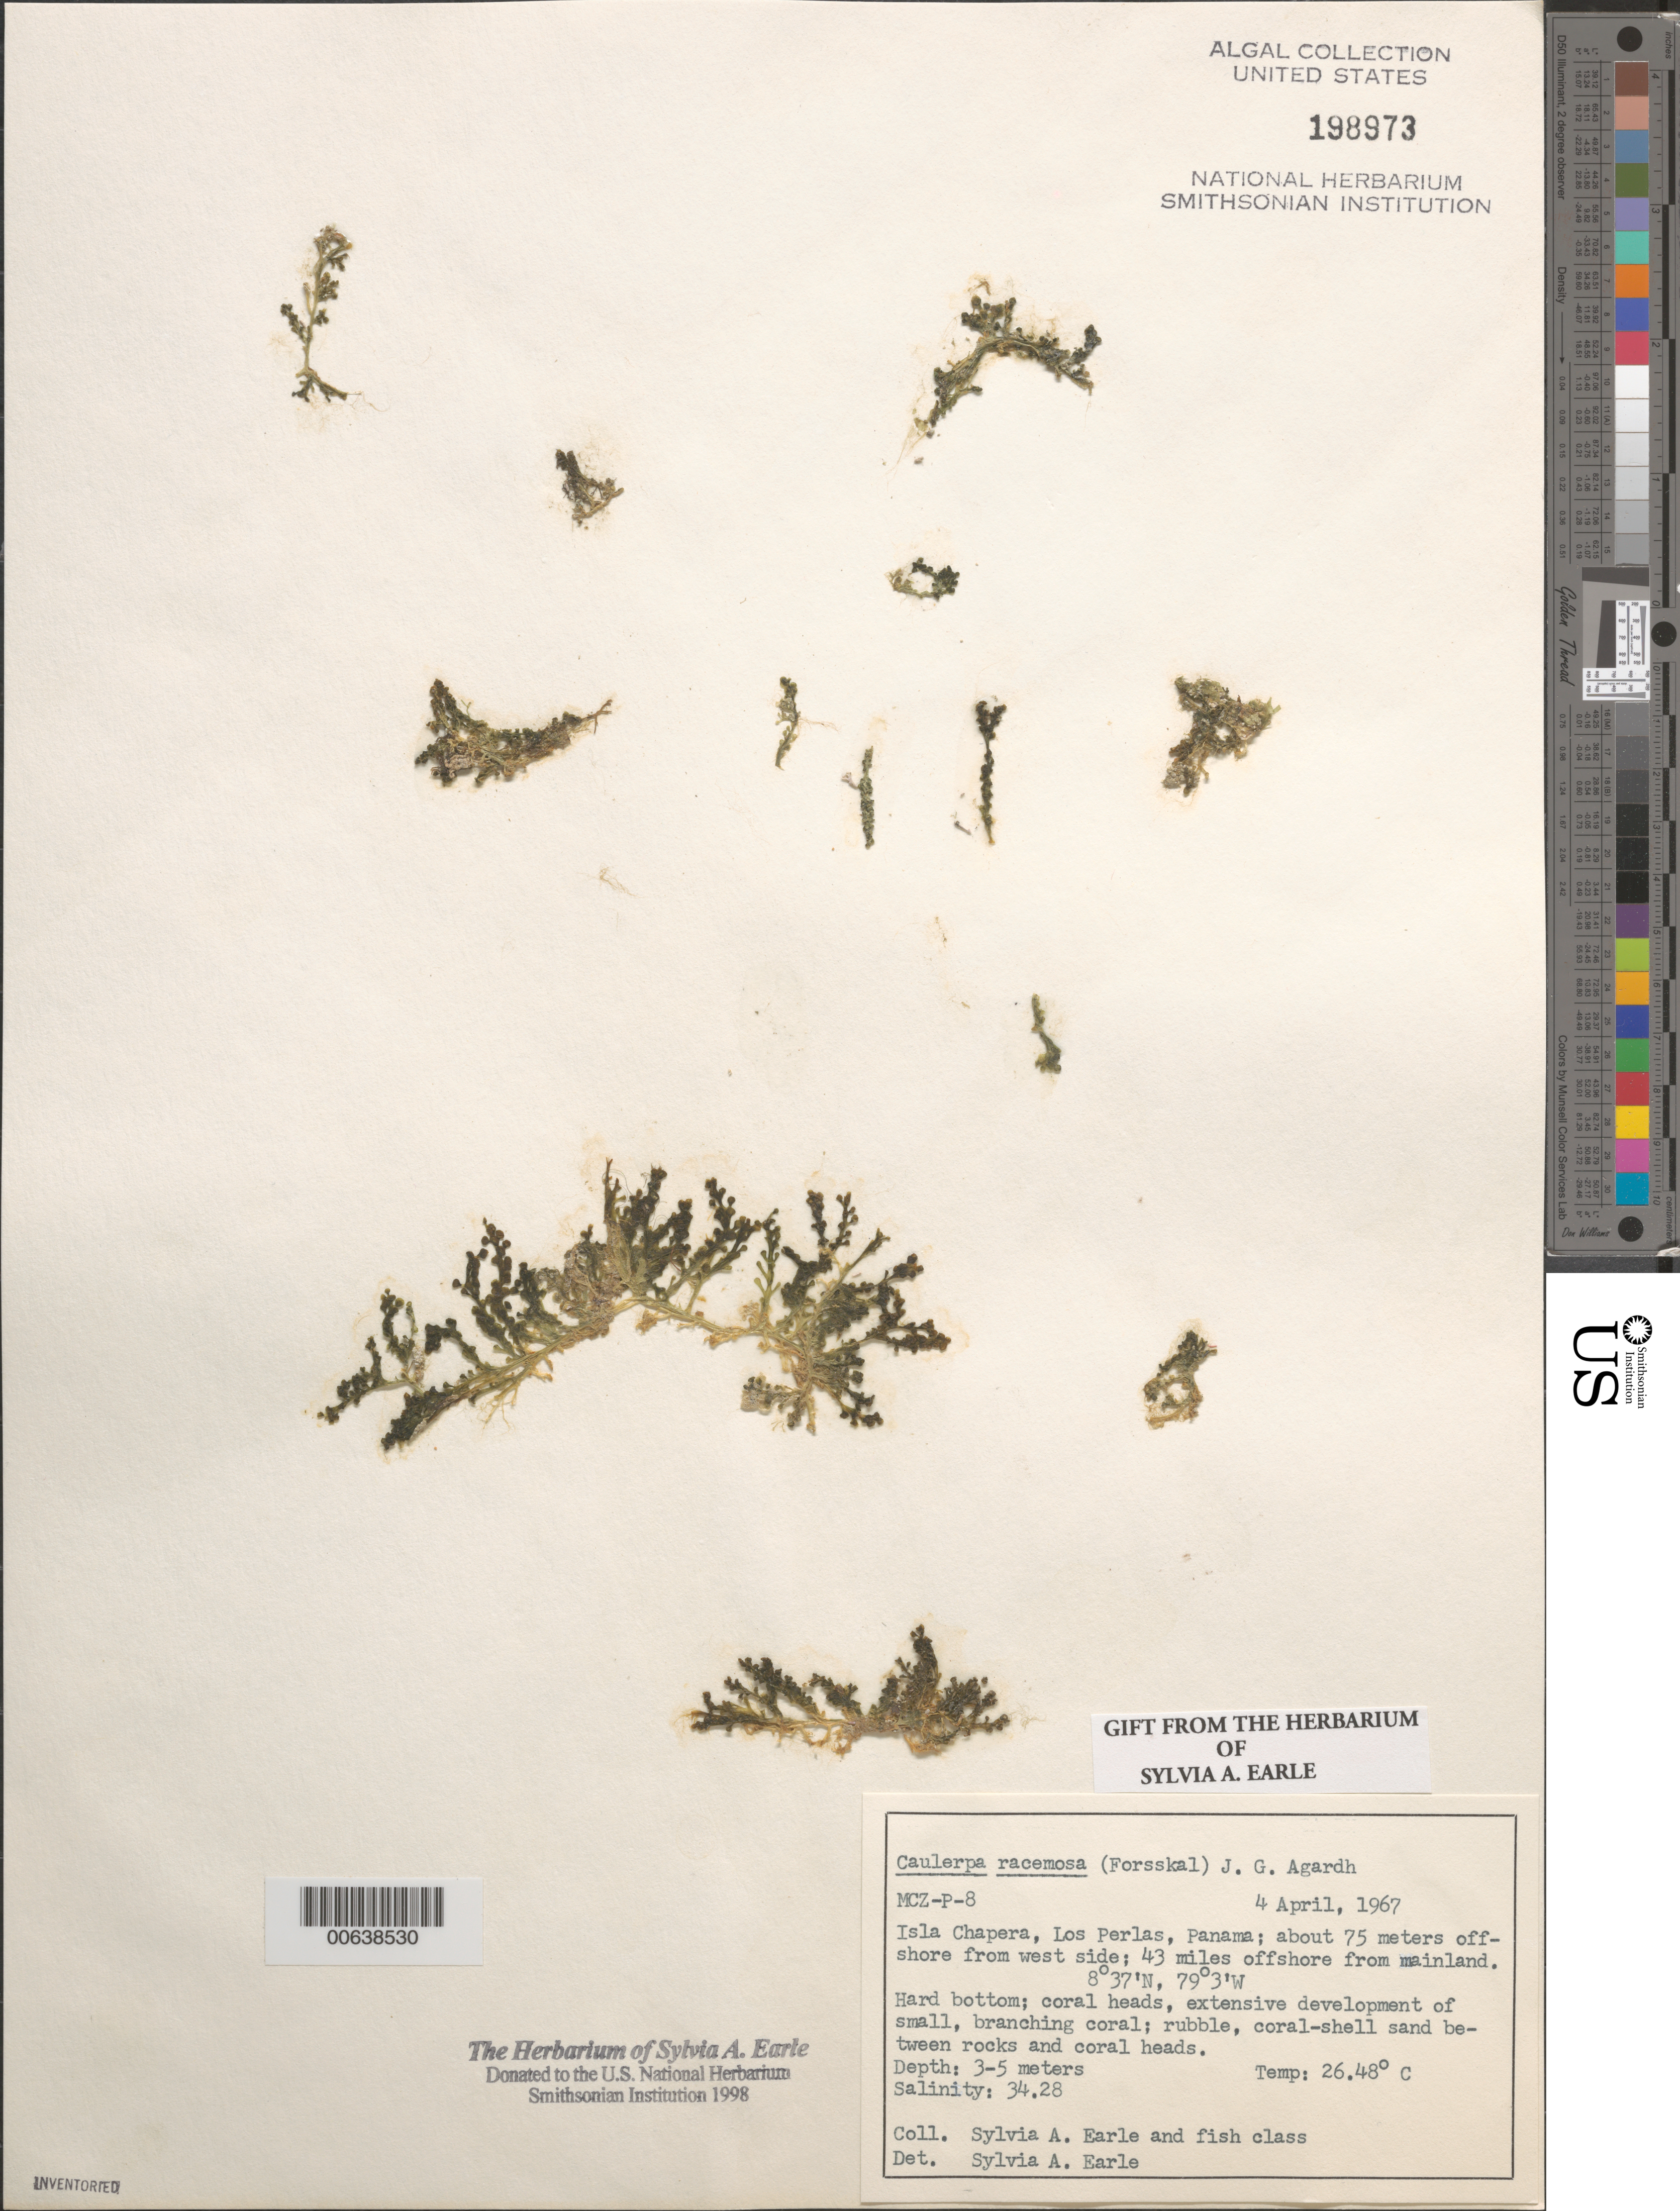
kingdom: Plantae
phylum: Chlorophyta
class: Ulvophyceae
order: Bryopsidales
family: Caulerpaceae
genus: Caulerpa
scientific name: Caulerpa racemosa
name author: (Forssk.) J. Agardh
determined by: Earle, S. A.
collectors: S. A. Earle & Students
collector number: Mcz-p-8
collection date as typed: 04 Apr 1967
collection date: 1967-04-04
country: Panama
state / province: Panamá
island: Chapera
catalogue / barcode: US 198973